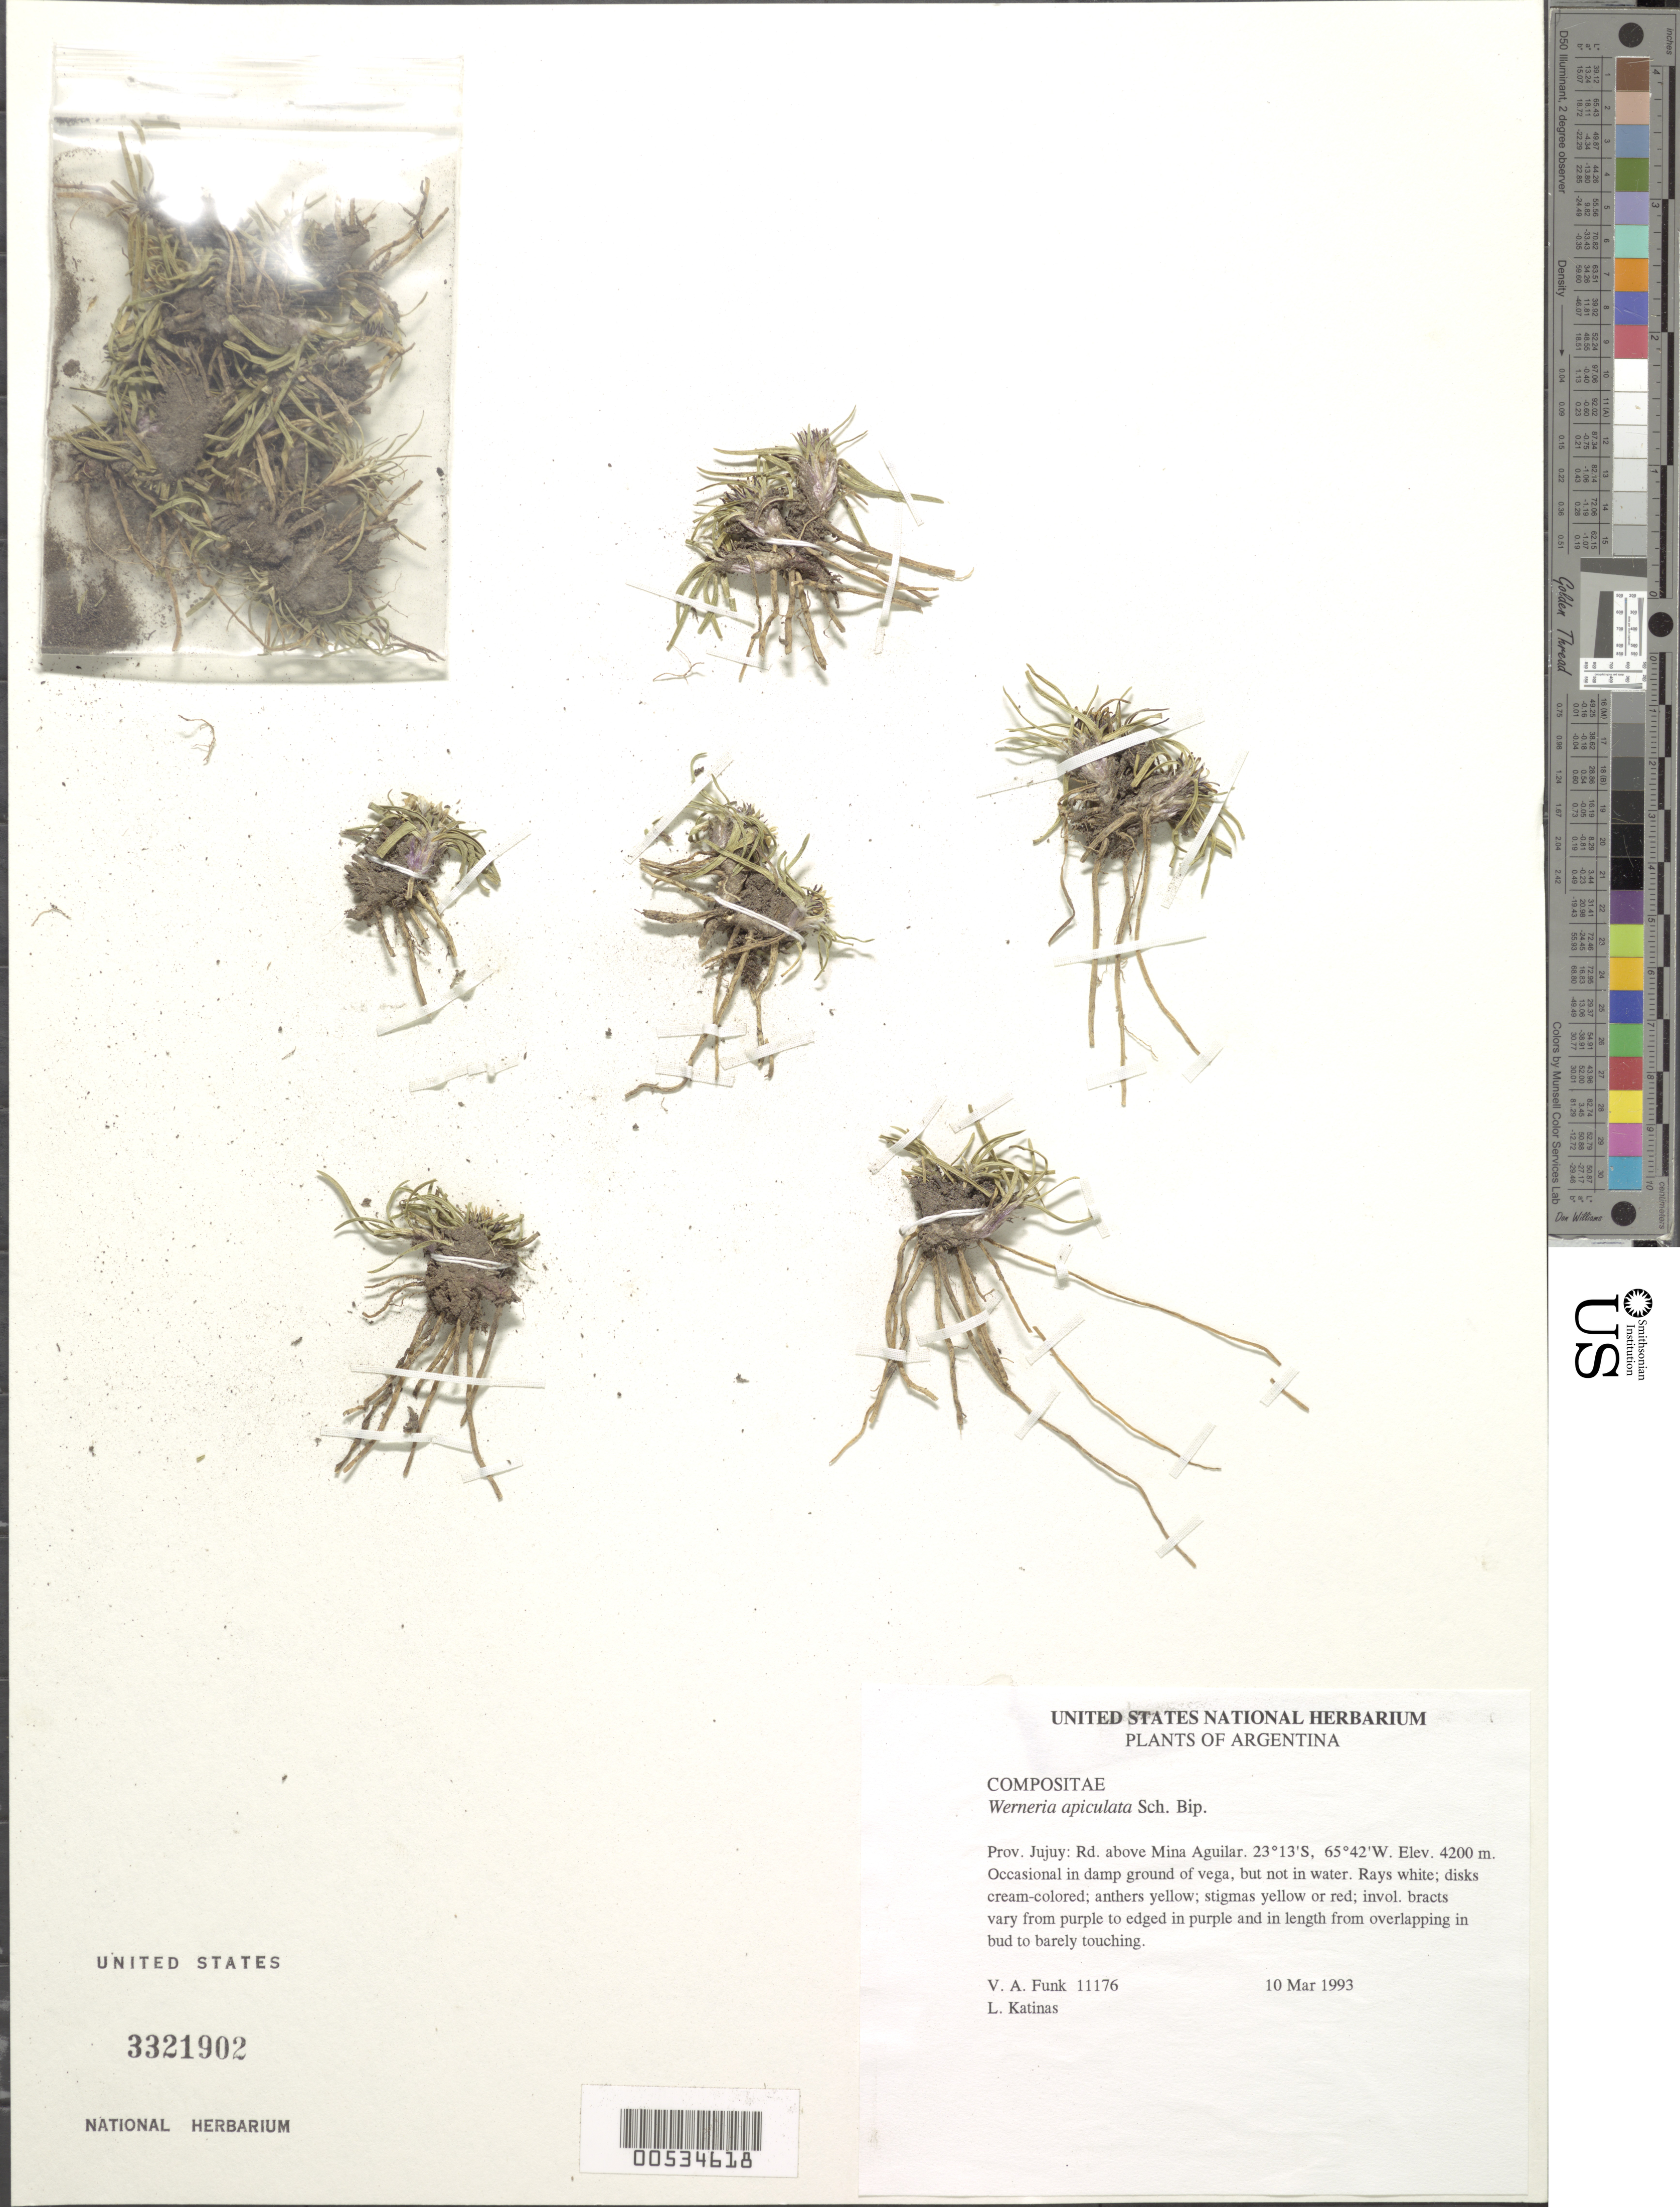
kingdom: Plantae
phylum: Tracheophyta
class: Magnoliopsida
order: Asterales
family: Asteraceae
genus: Werneria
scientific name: Werneria apiculata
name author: Sch. Bip.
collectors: V. Funk & L. Katinas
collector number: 11176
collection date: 1993-03-10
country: Argentina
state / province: Jujuy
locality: Mina Aguilar road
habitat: Damp ground of vega, but not in water.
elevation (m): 4200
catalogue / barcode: US 3321902